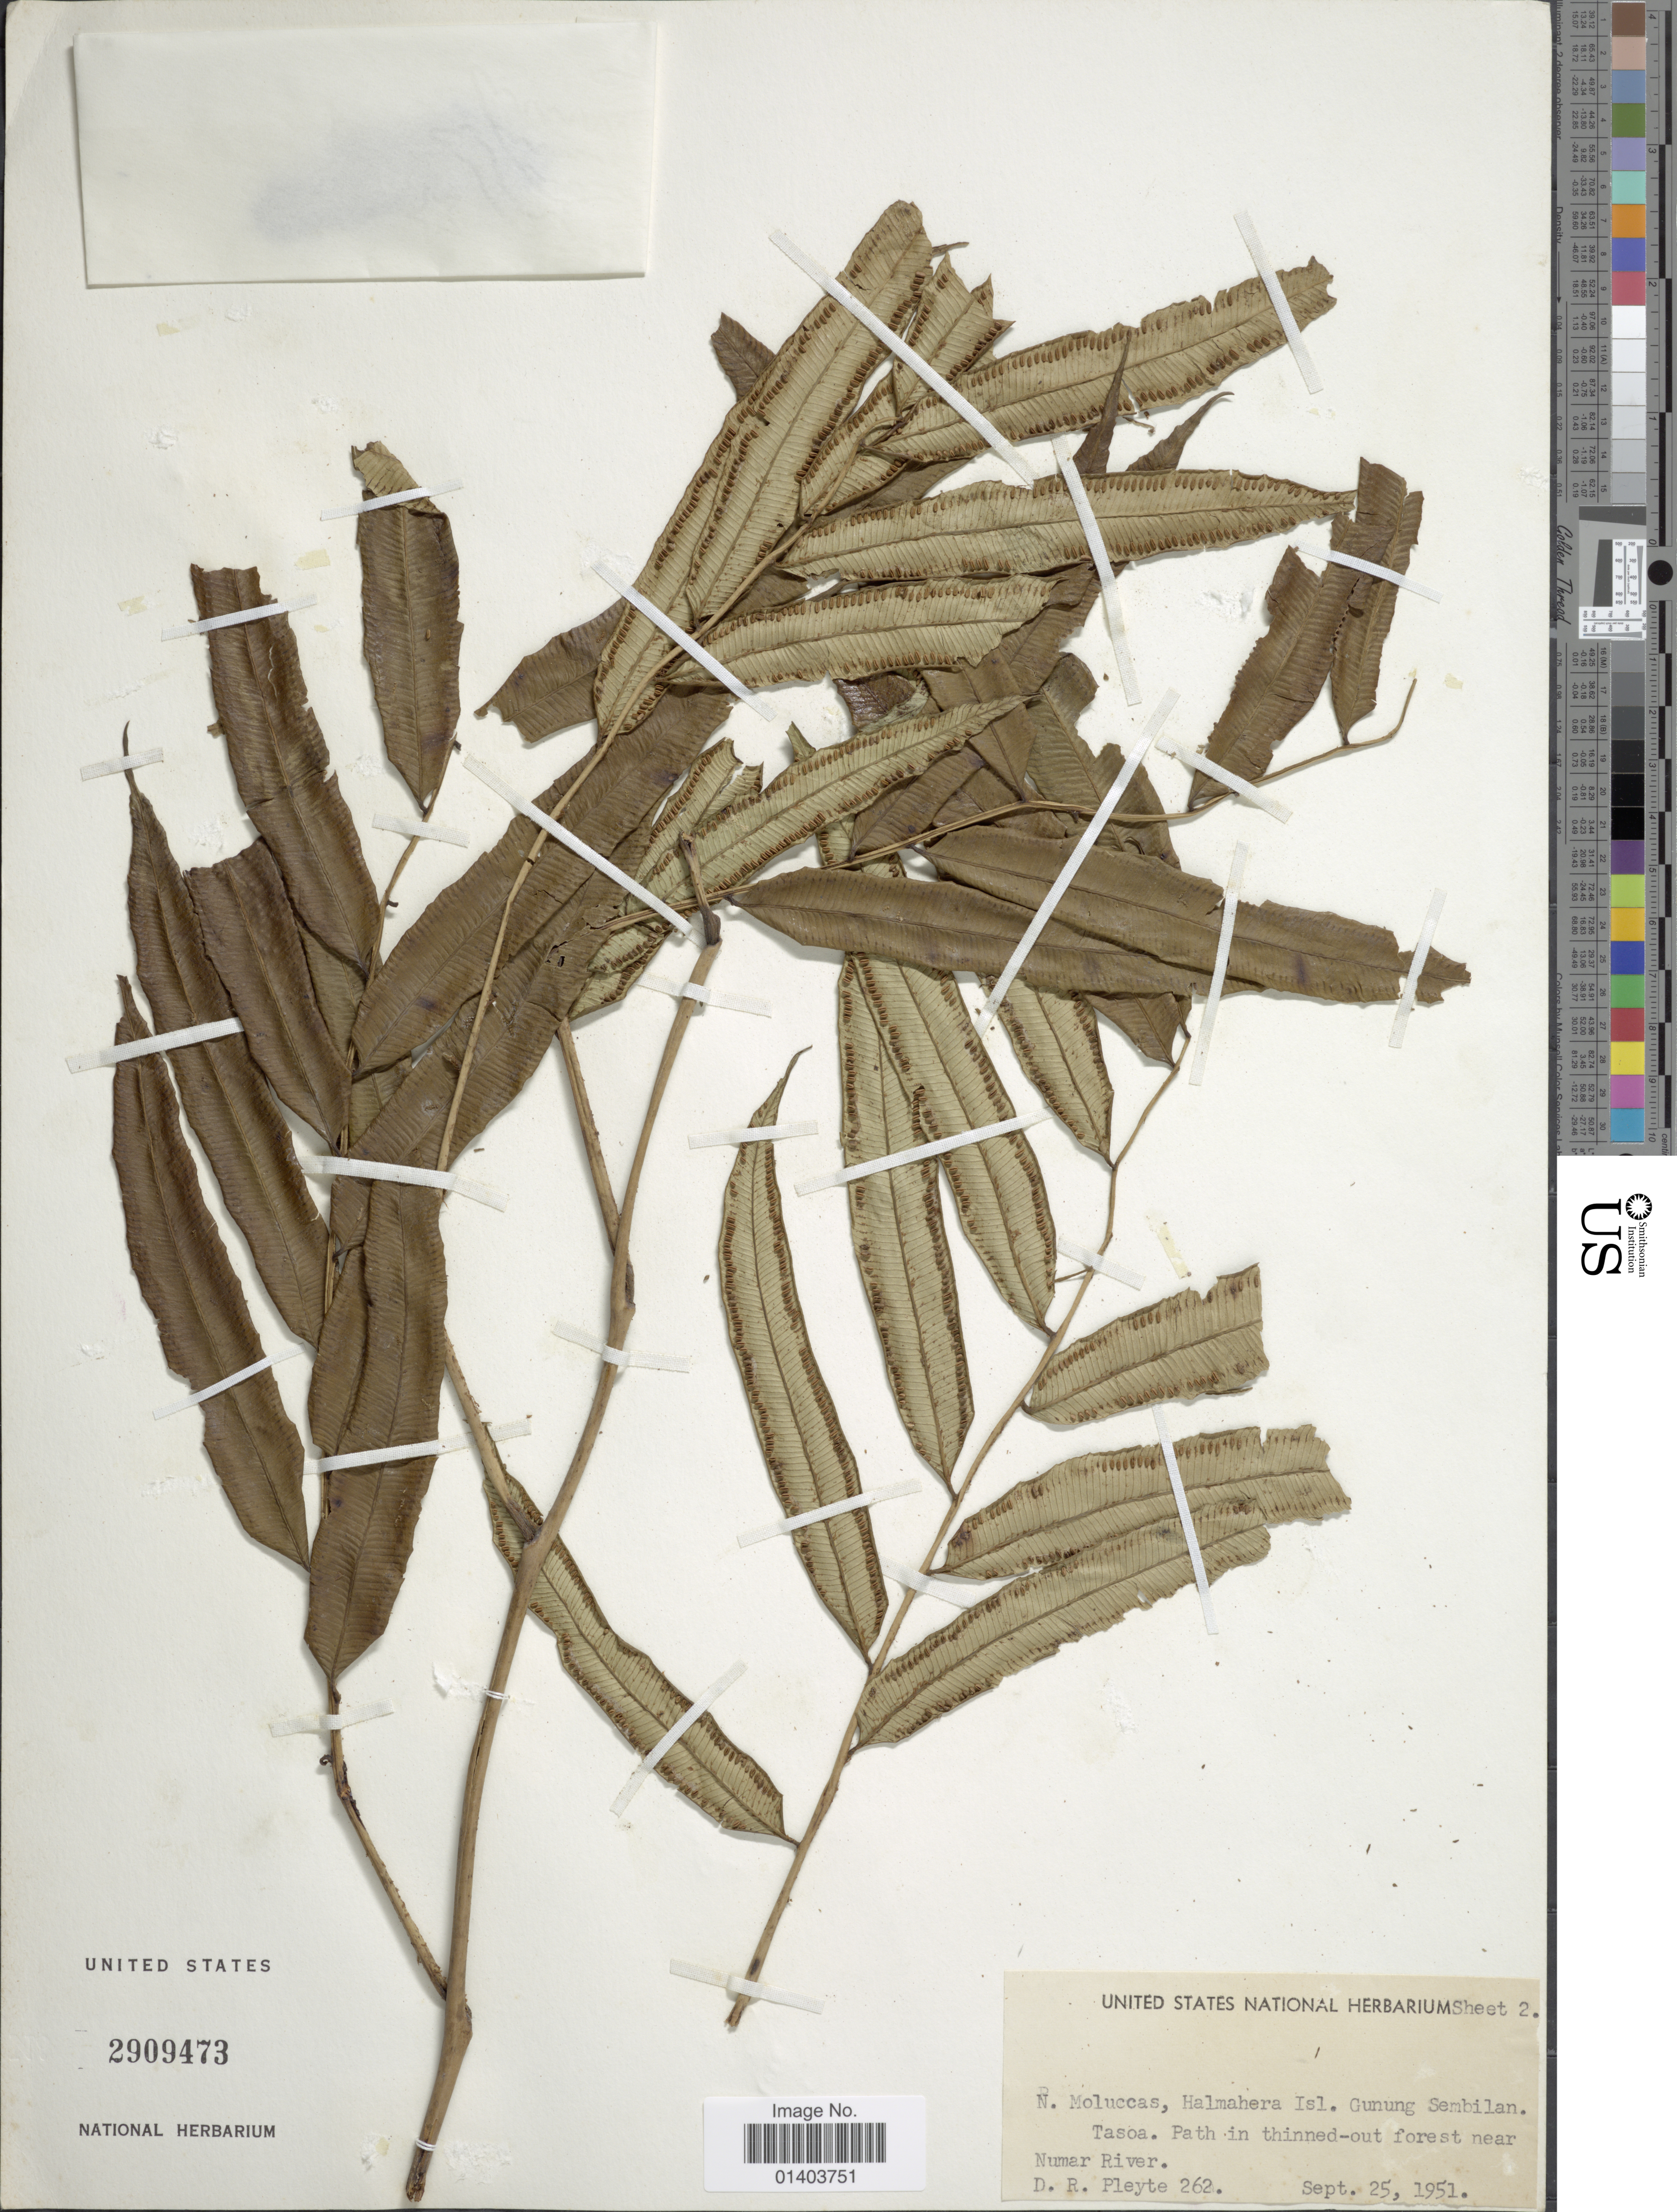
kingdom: Plantae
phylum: Tracheophyta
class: Polypodiopsida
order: Marattiales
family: Marattiaceae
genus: Ptisana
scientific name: Ptisana sp.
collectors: D. Pleyte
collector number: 262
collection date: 1951-09-25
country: Indonesia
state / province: Maluku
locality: N. Moluccas, Halmahera Isl. Gunung Sembilan Tasoa. path in thinned-out forest near Numar River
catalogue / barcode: US 2909473